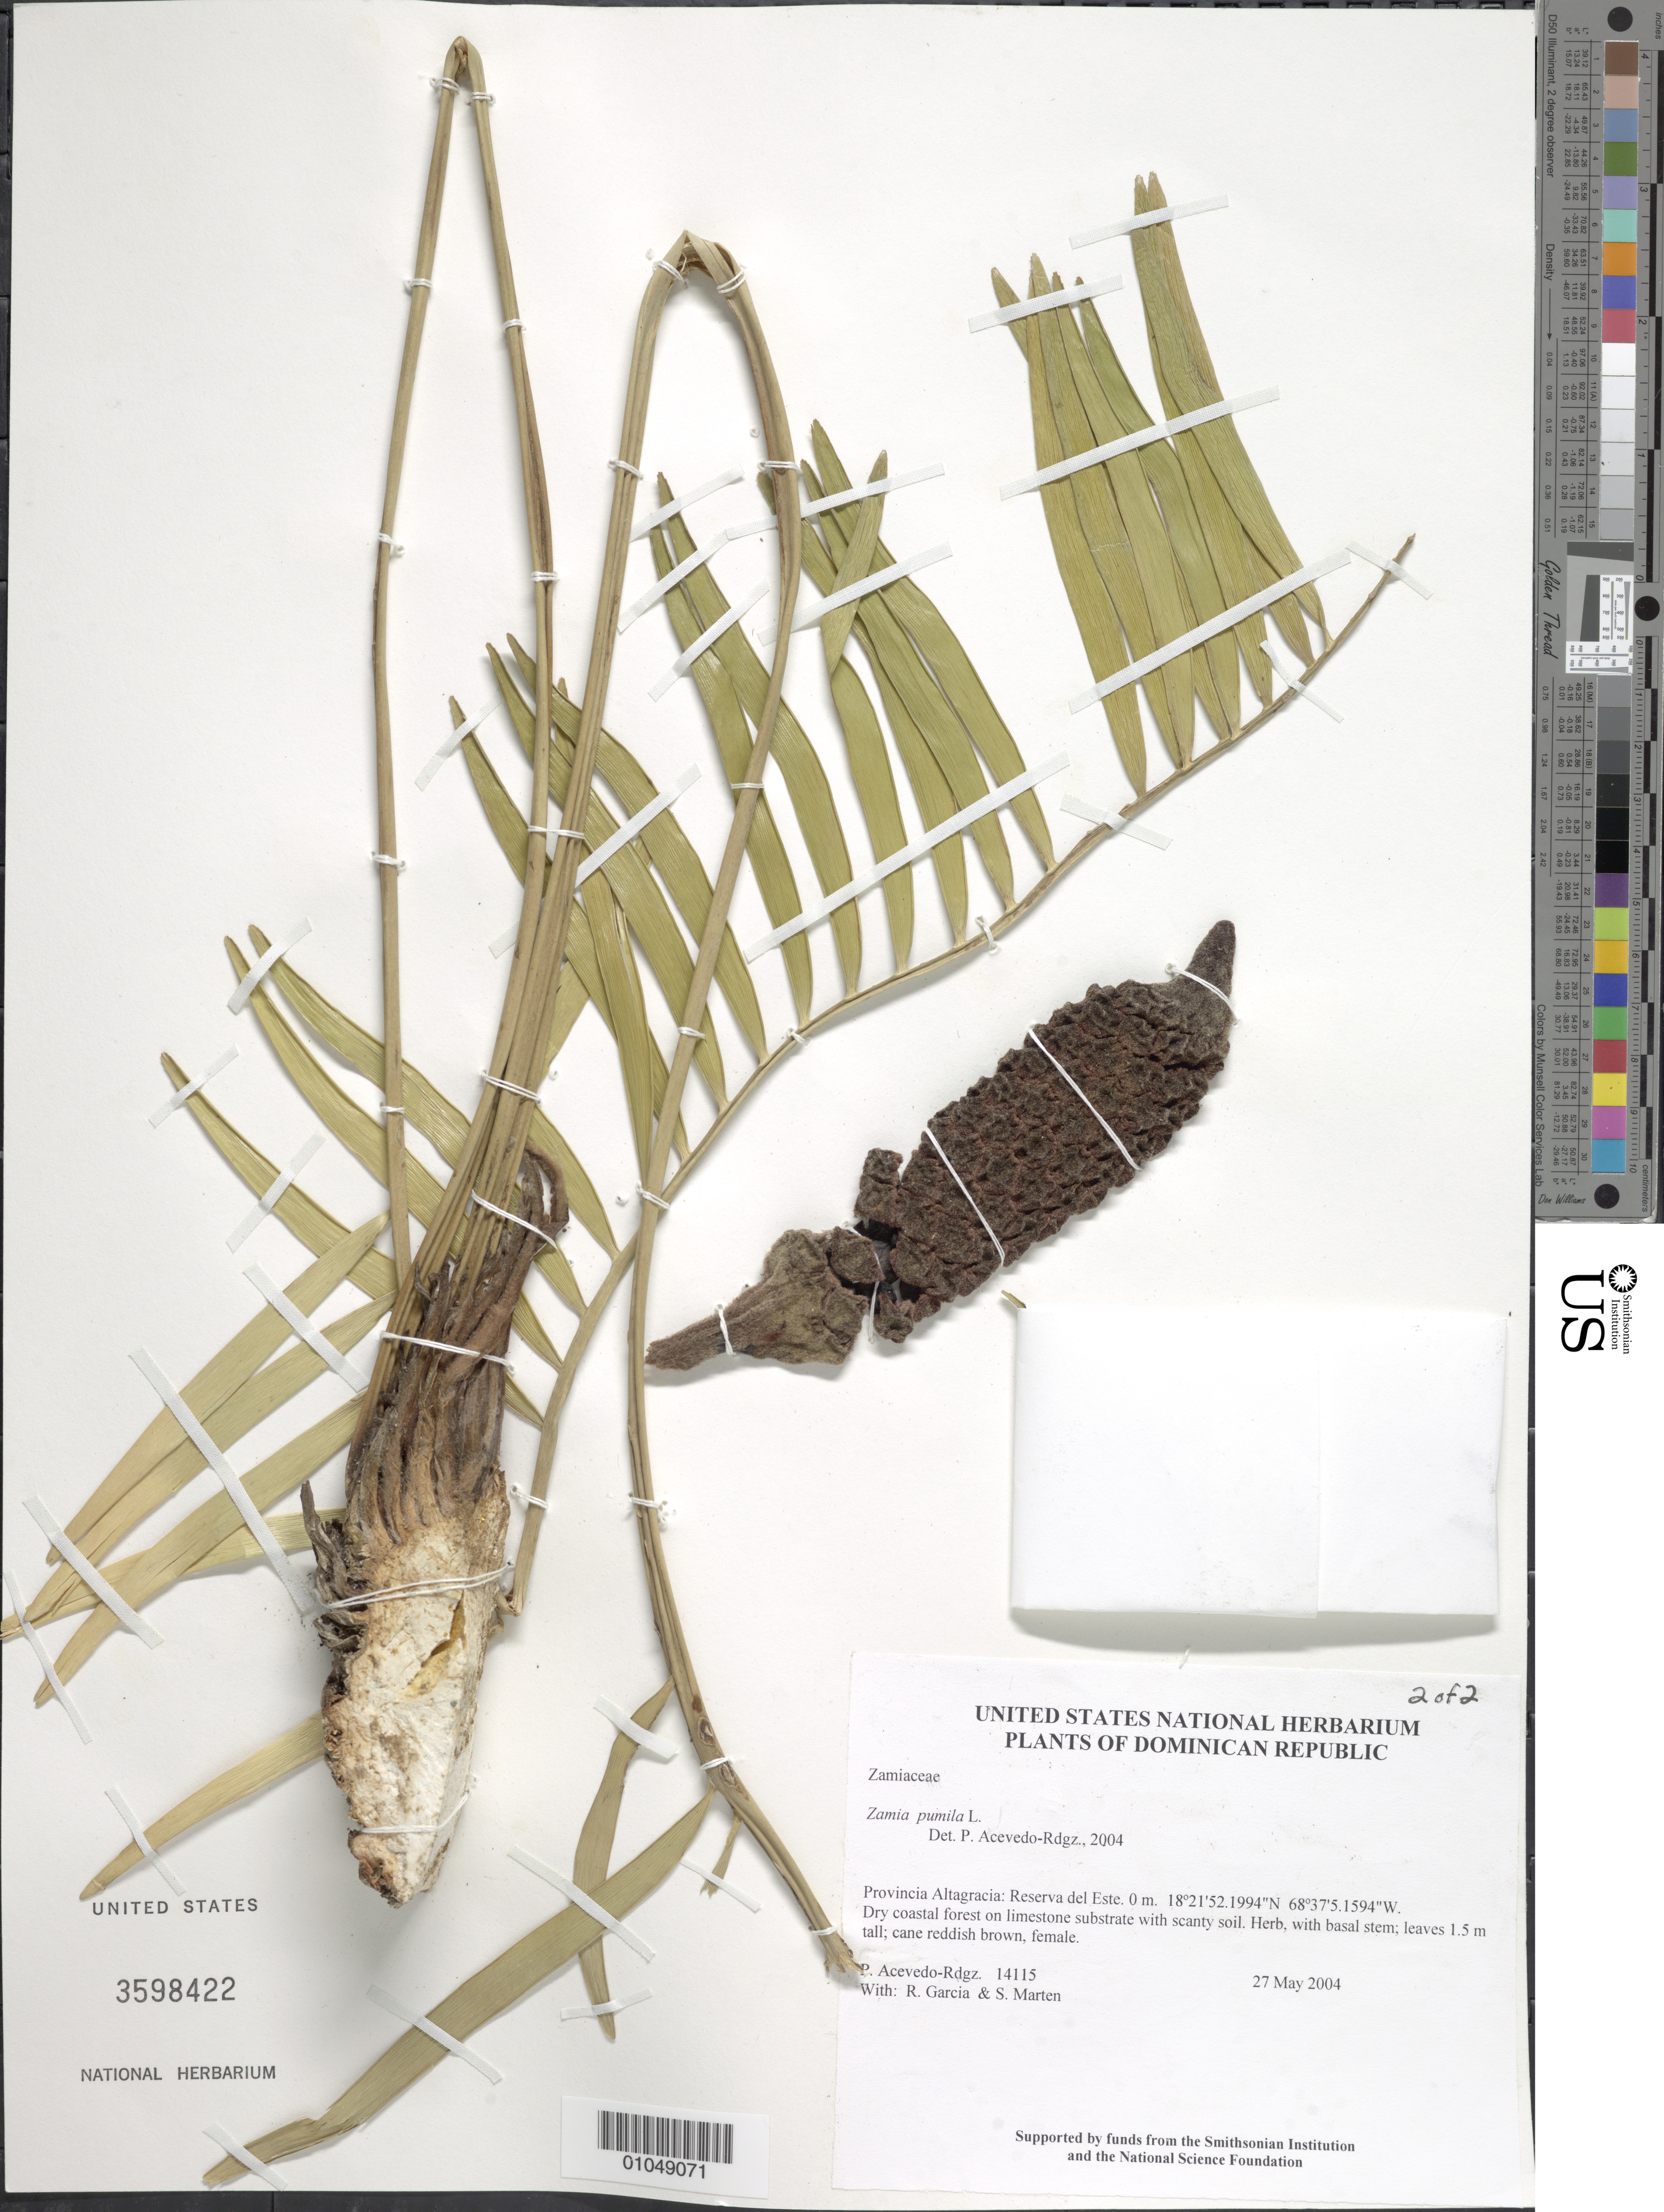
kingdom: Plantae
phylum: Tracheophyta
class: Cycadopsida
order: Cycadales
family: Zamiaceae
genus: Zamia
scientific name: Zamia pumila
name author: L.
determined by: Acevedo-Rodríguez, P., (BOT), Smithsonian Institution - National Museum of Natural History (UNITED STATES)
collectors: P. Acevedo-Rodr., R. G. García & S. Marten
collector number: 14115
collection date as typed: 27 May 2004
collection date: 2004-05-27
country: Dominican Republic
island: Hispaniola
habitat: Dry coastal forest on limestone substrate with scanty soil.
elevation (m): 0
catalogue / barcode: US 3598422